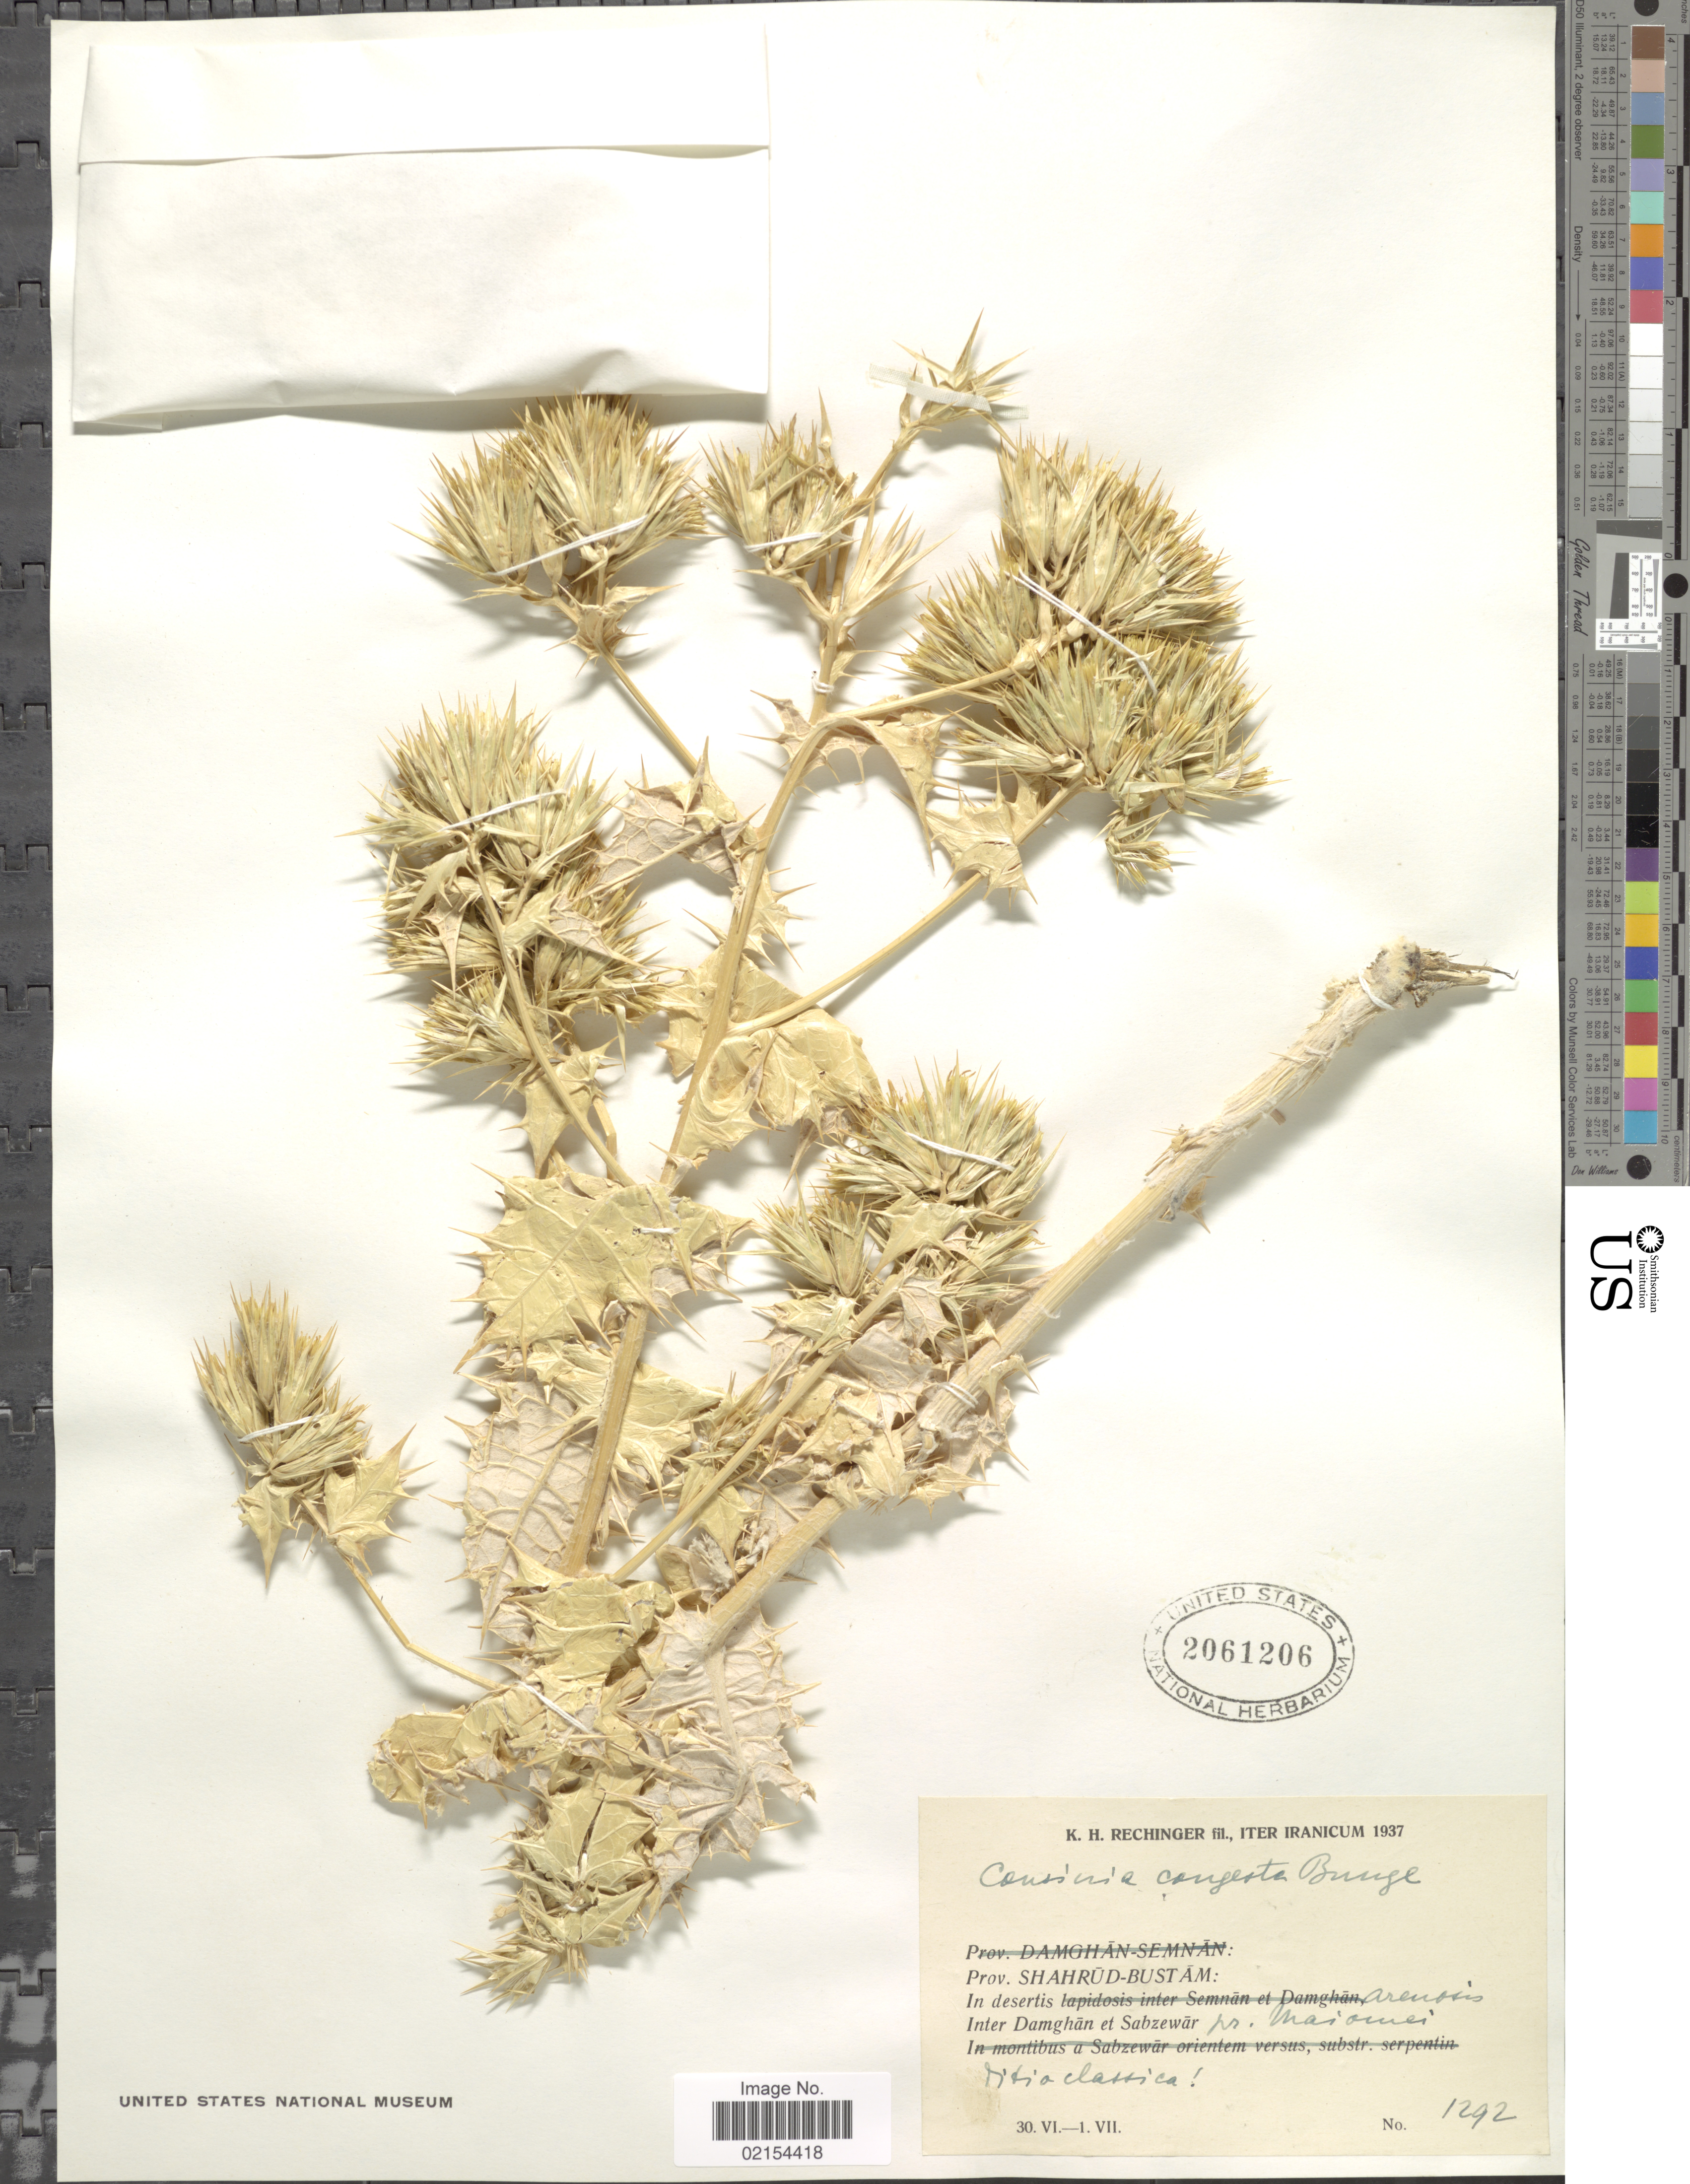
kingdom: Plantae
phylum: Tracheophyta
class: Magnoliopsida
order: Asterales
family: Asteraceae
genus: Cousinia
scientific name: Cousinia congesta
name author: Bunge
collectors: K. H. Rechinger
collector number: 1292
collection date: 1937-06-30/1937-07-01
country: Iran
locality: Iter Iranicum, Prov. Shahrud-Bustam: In desertis, Inter Damghan et Sabzewar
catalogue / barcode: US 2061206